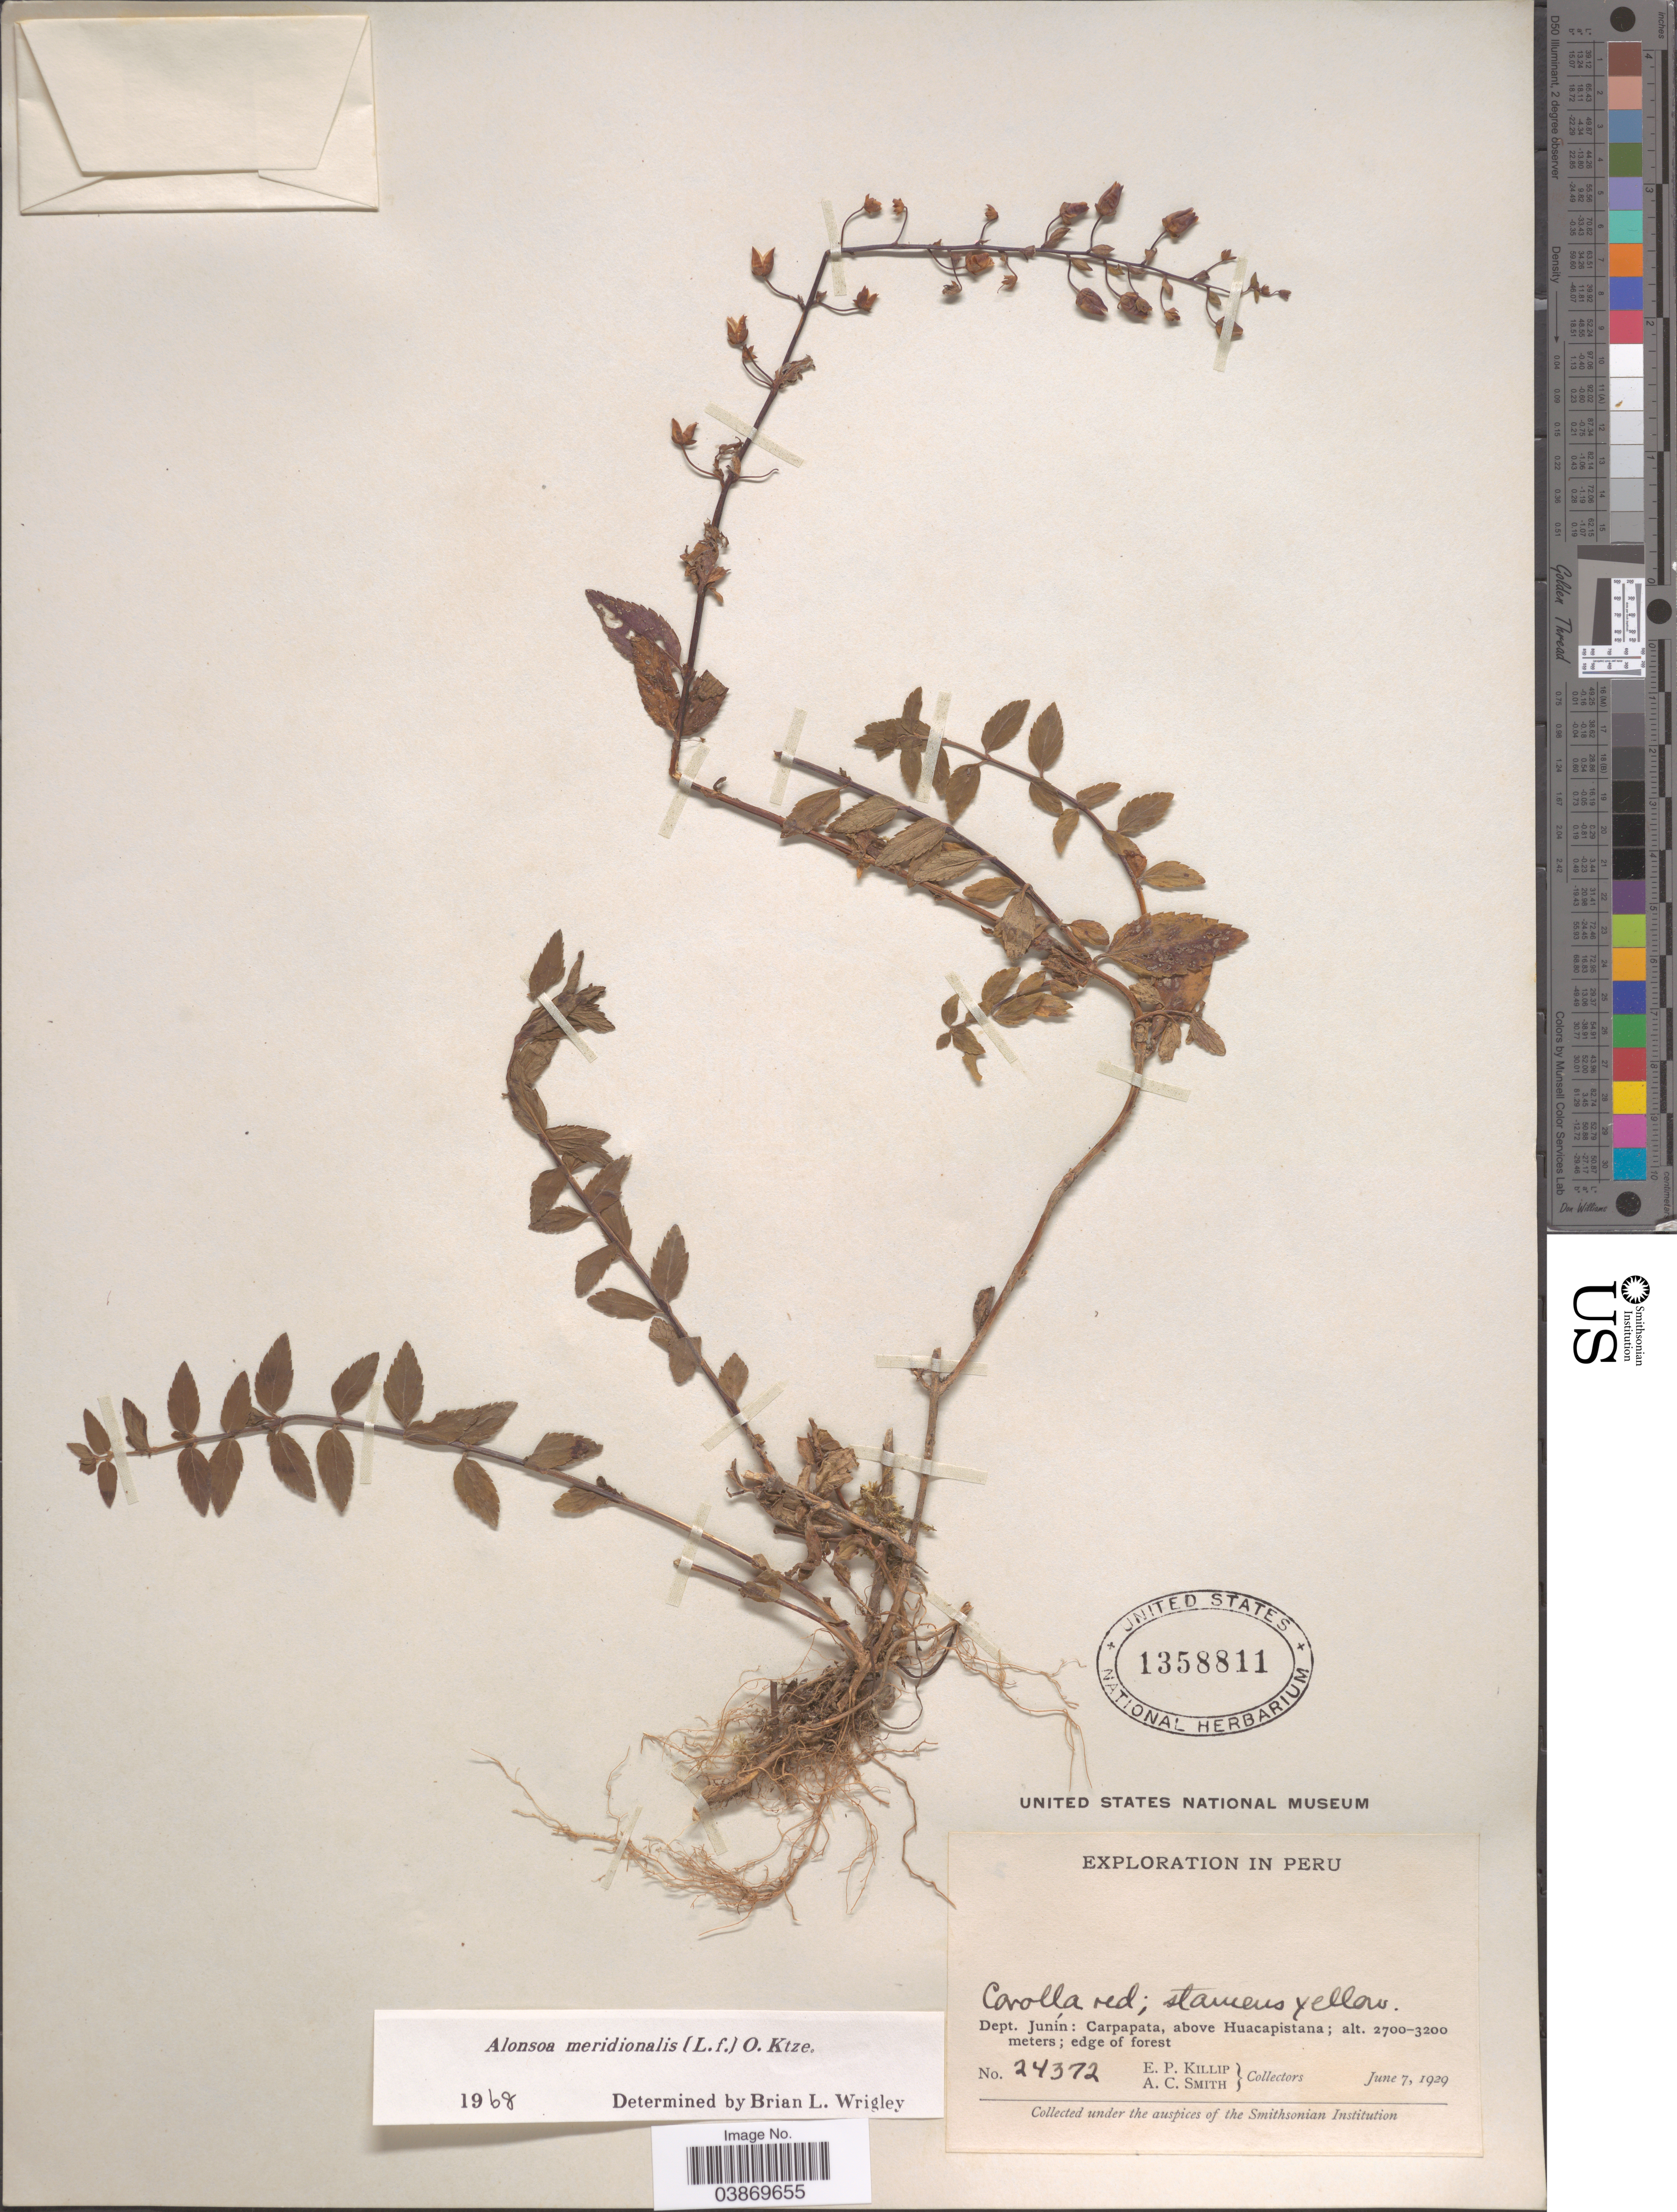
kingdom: Plantae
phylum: Tracheophyta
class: Magnoliopsida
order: Lamiales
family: Scrophulariaceae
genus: Alonsoa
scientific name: Alonsoa meridionalis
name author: (L. f.) Kuntze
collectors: E. P. Killip & A. C. Smith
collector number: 24372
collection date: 1929-06-07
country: Peru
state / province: Junín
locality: Dept. Junín: Carpapata, above Huacapistana.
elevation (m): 2700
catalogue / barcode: US 1358811